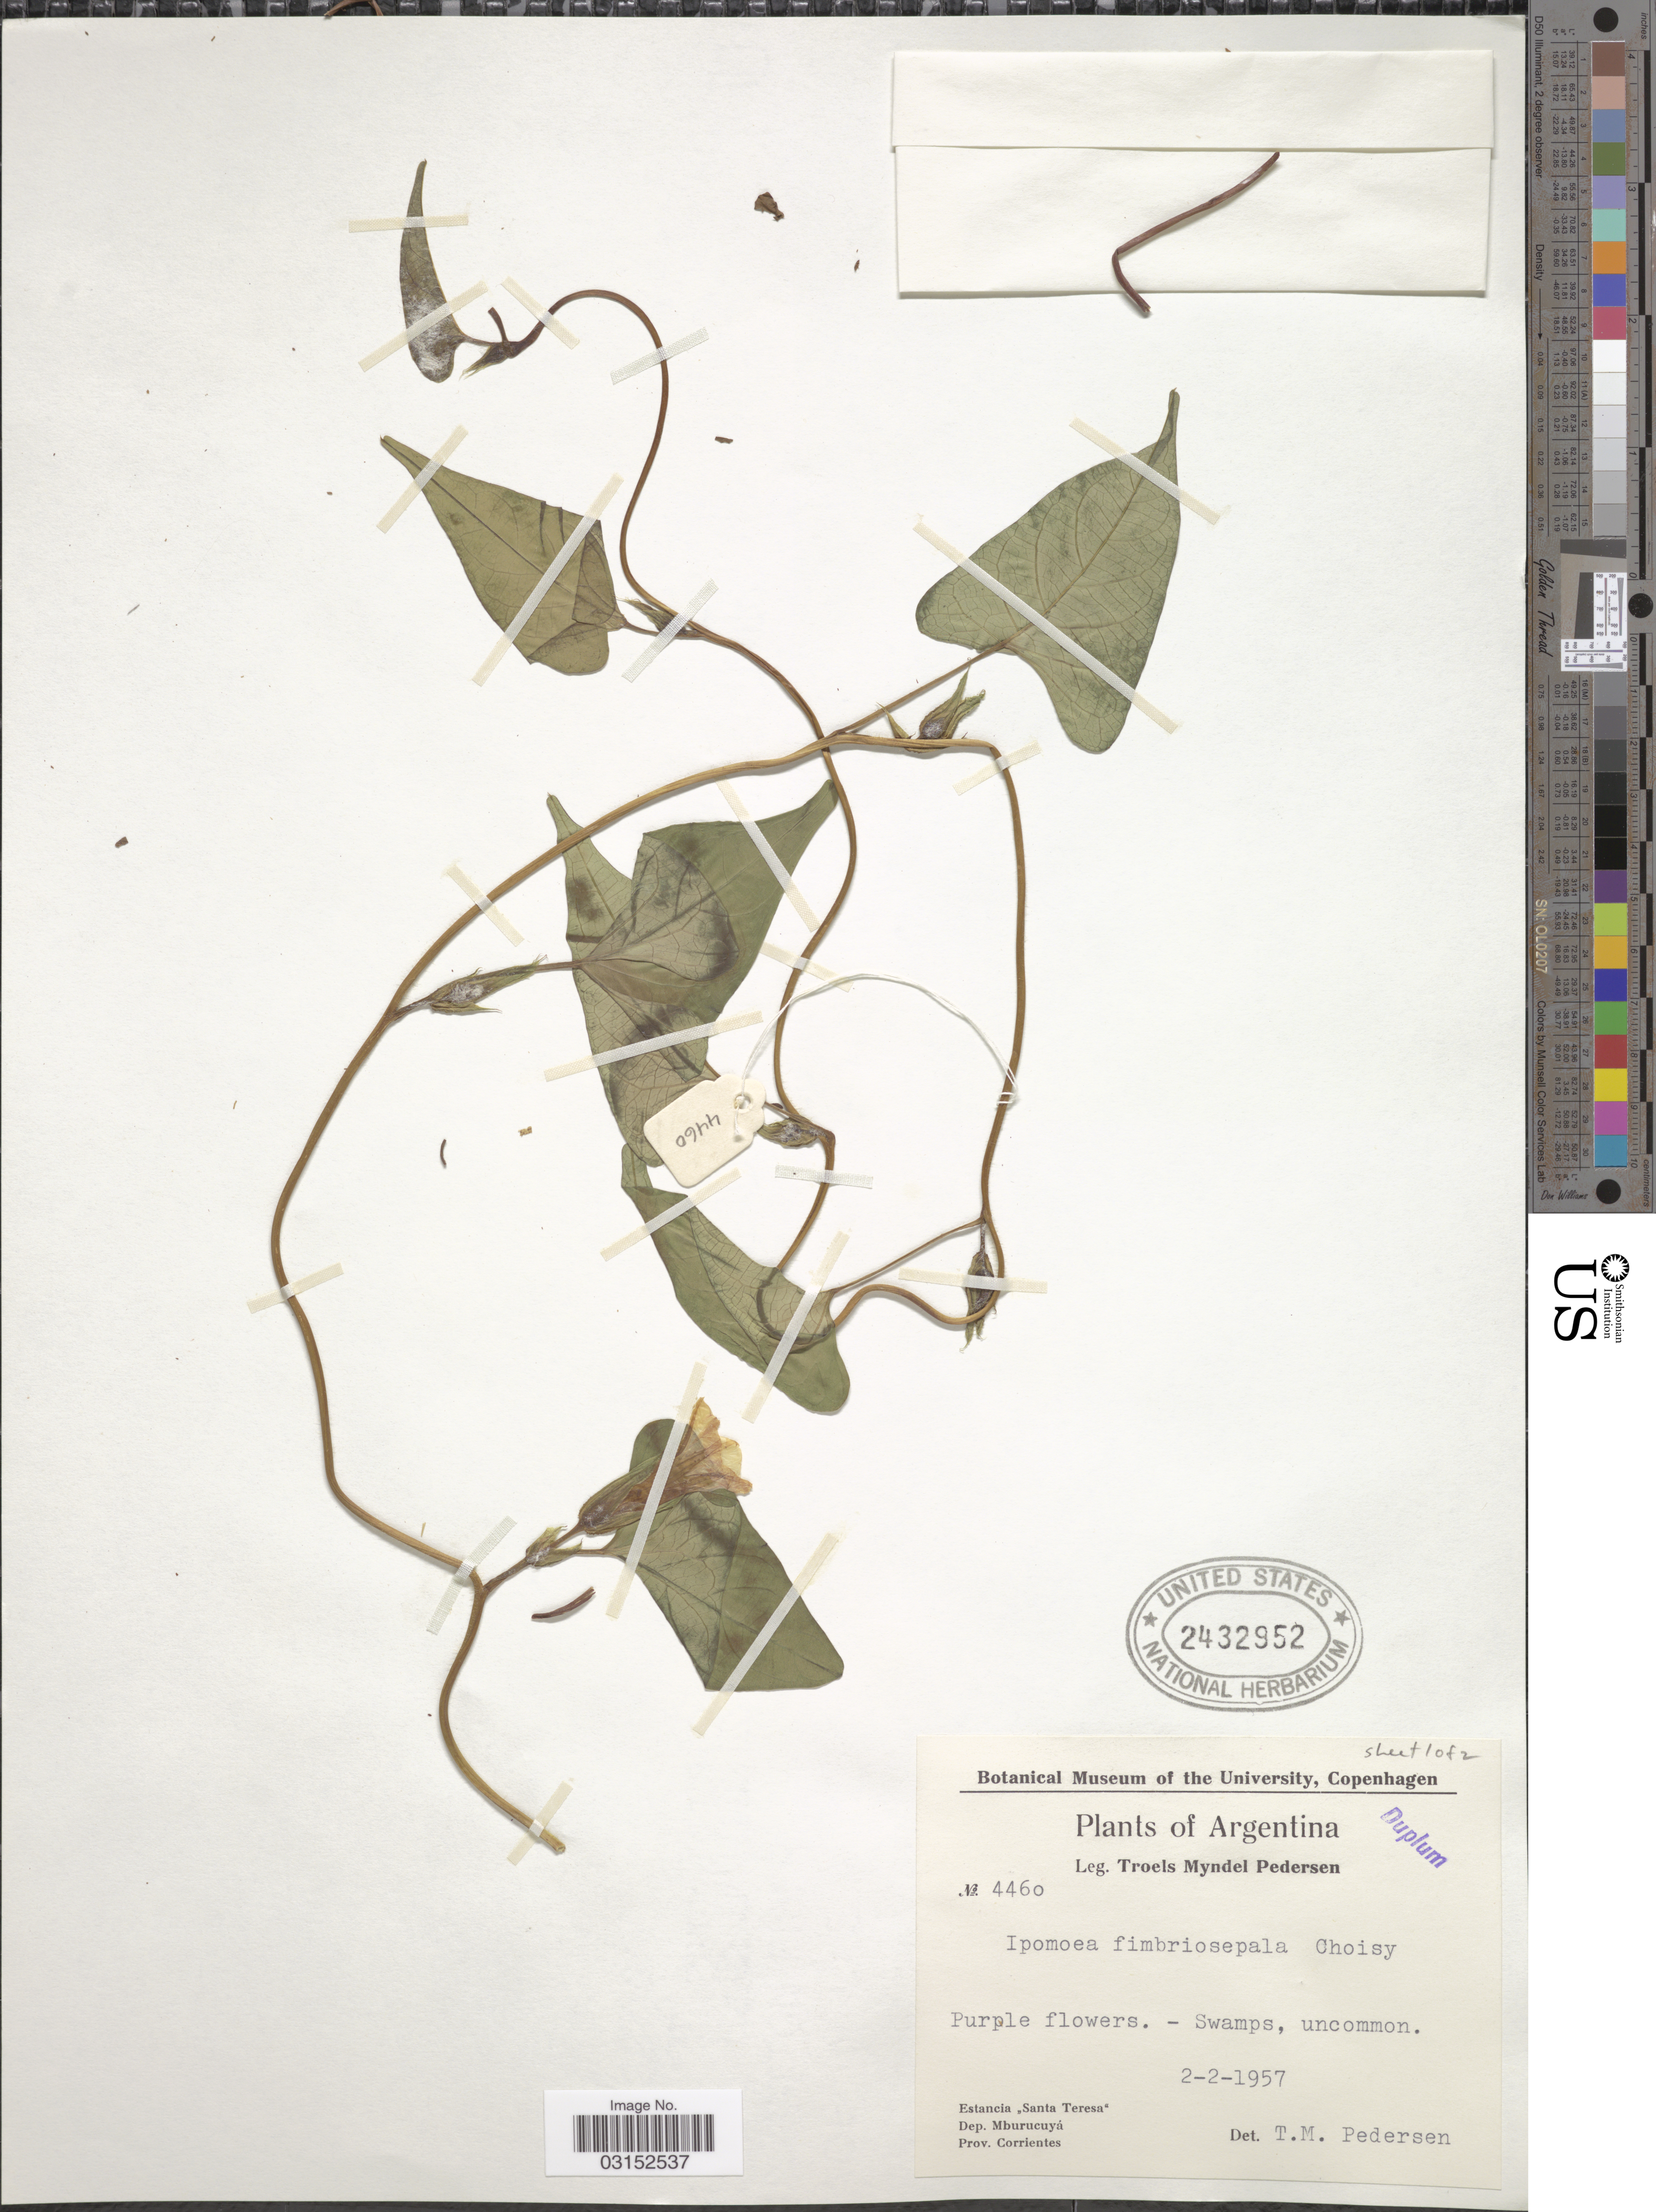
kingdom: Plantae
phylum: Tracheophyta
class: Magnoliopsida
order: Solanales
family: Convolvulaceae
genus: Ipomoea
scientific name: Ipomoea fimbriosepala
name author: Choisy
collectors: T. Pederson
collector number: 4460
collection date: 1957-02-02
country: Argentina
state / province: Corrientes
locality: Estancia "Santa Teresa", Dep. Mburucuyá.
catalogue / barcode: US 2432952